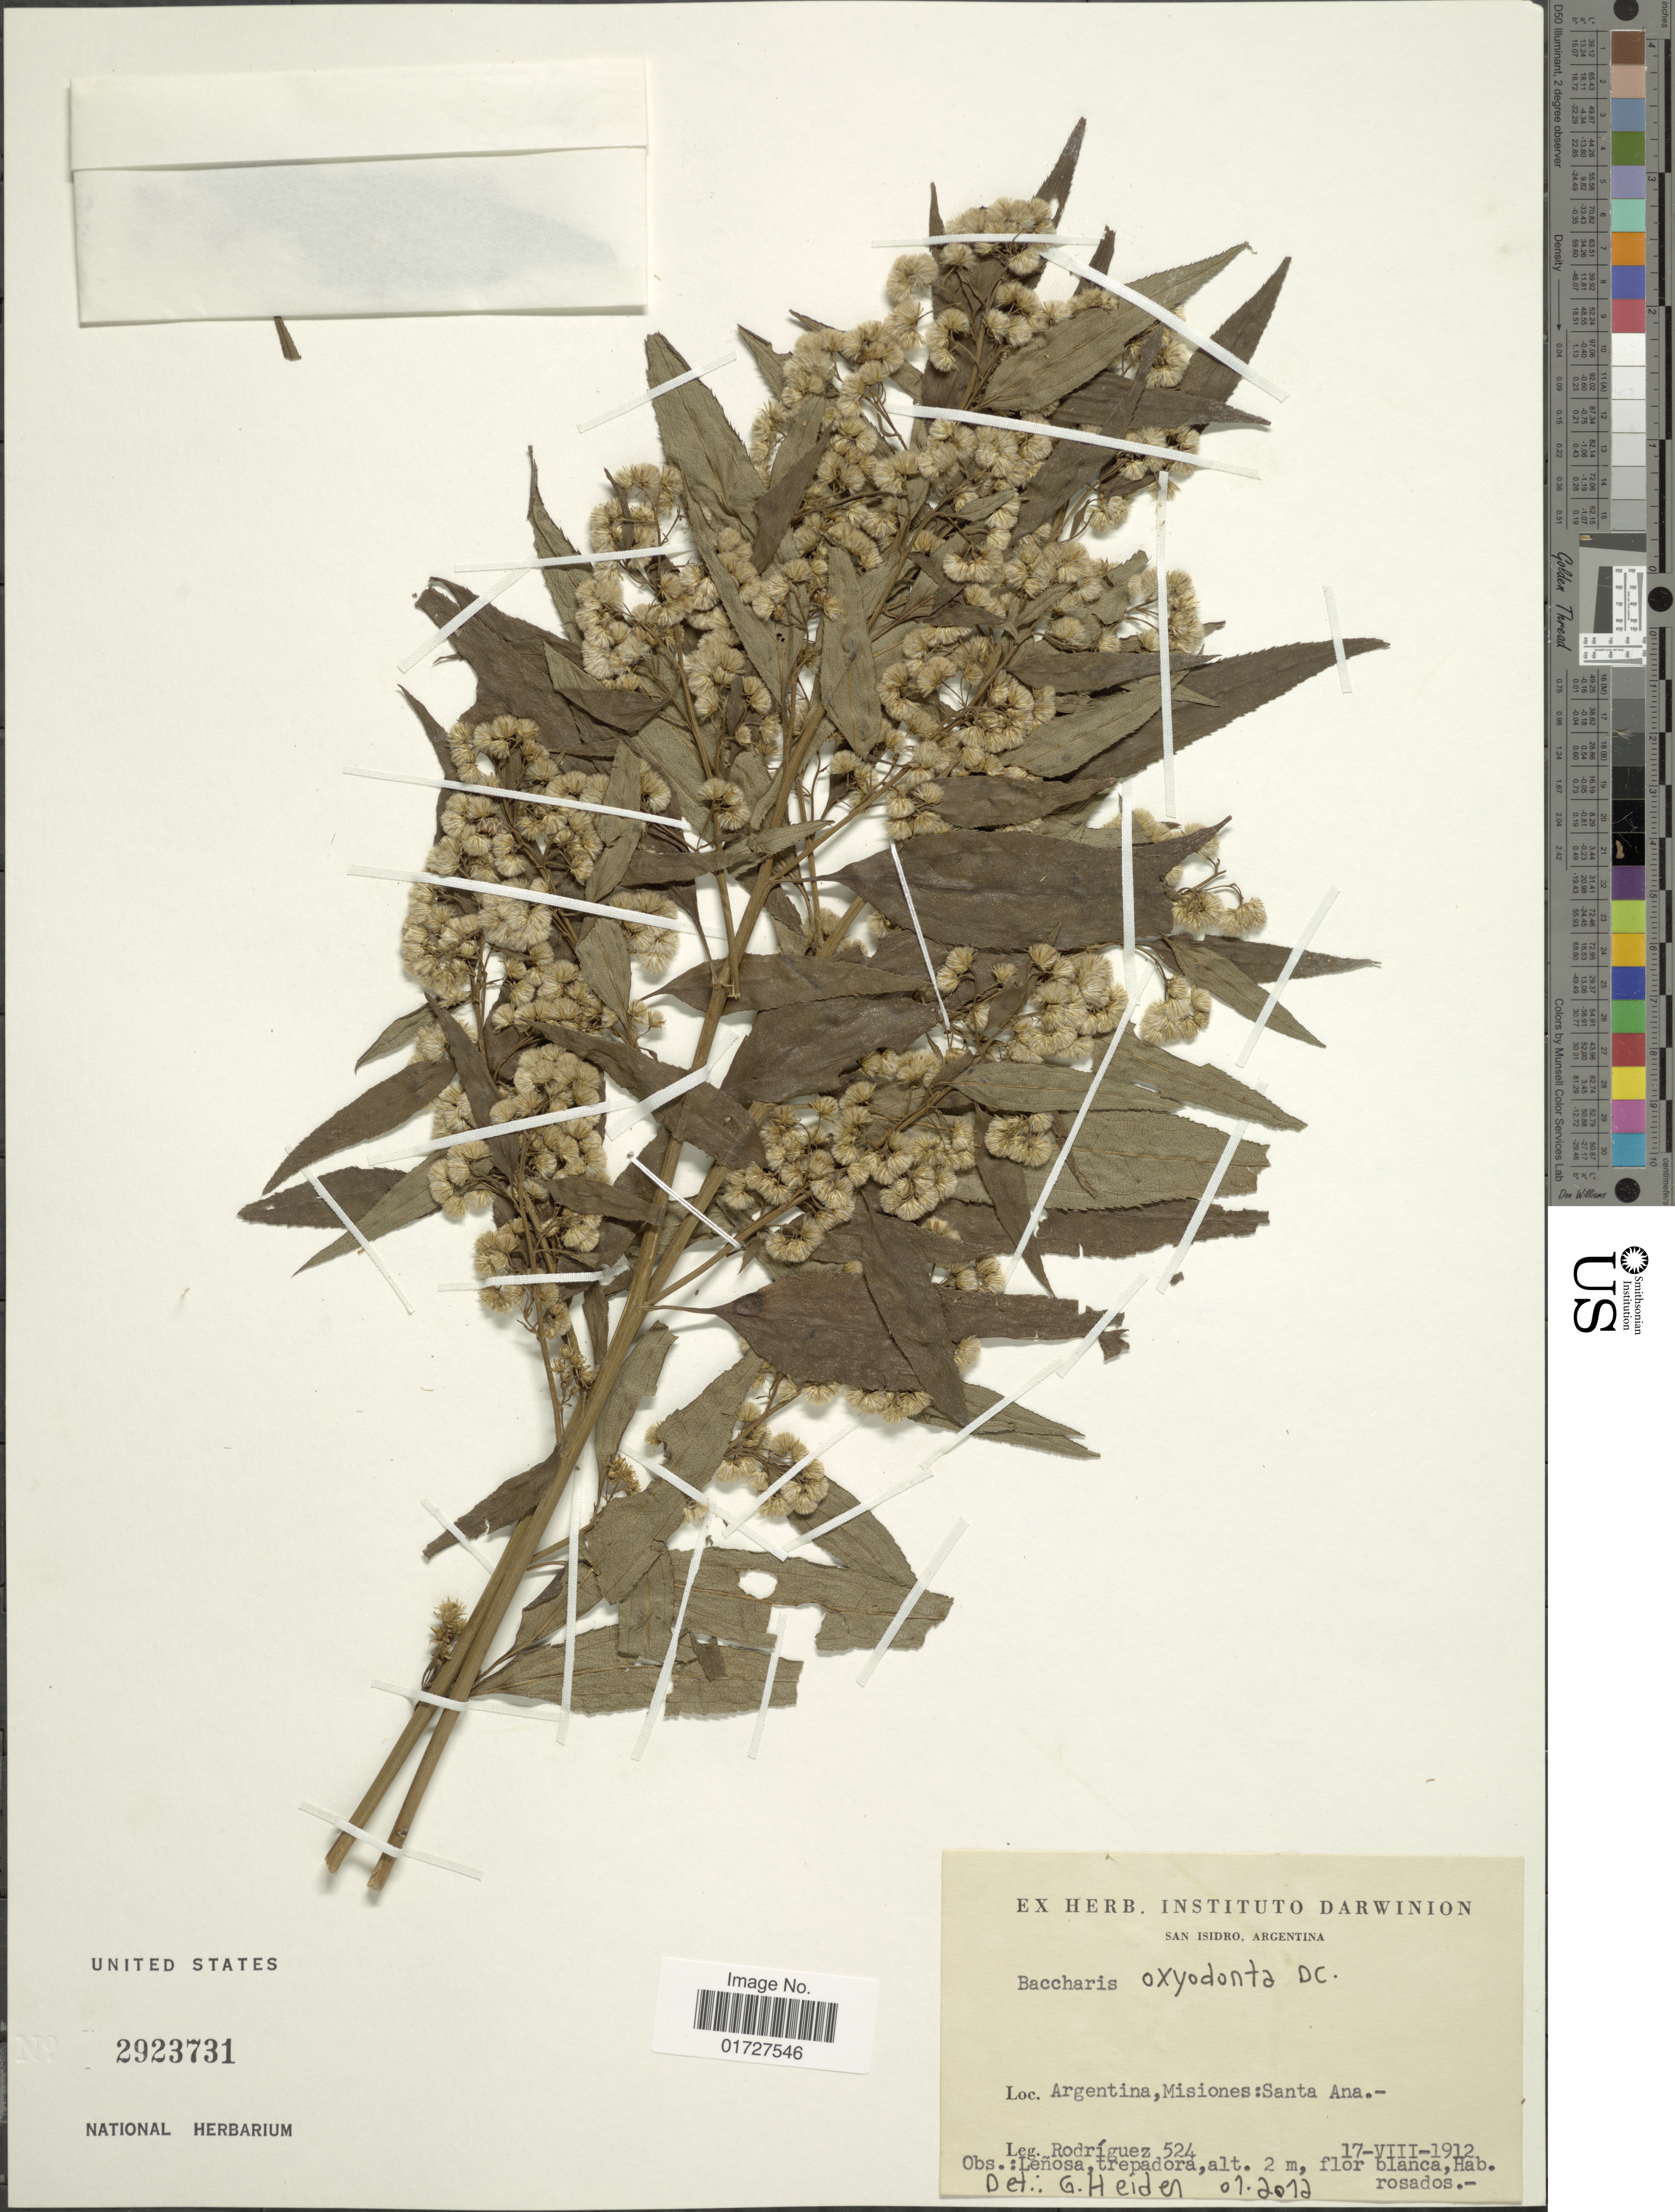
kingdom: Plantae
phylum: Tracheophyta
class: Magnoliopsida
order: Asterales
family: Asteraceae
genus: Baccharis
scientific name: Baccharis oxyodonta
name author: (DC.) Baker in Mart.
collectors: Rodriguez, --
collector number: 524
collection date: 1912-08-17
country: Argentina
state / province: Misiones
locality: Santa Ana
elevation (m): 2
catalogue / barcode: US 2923731